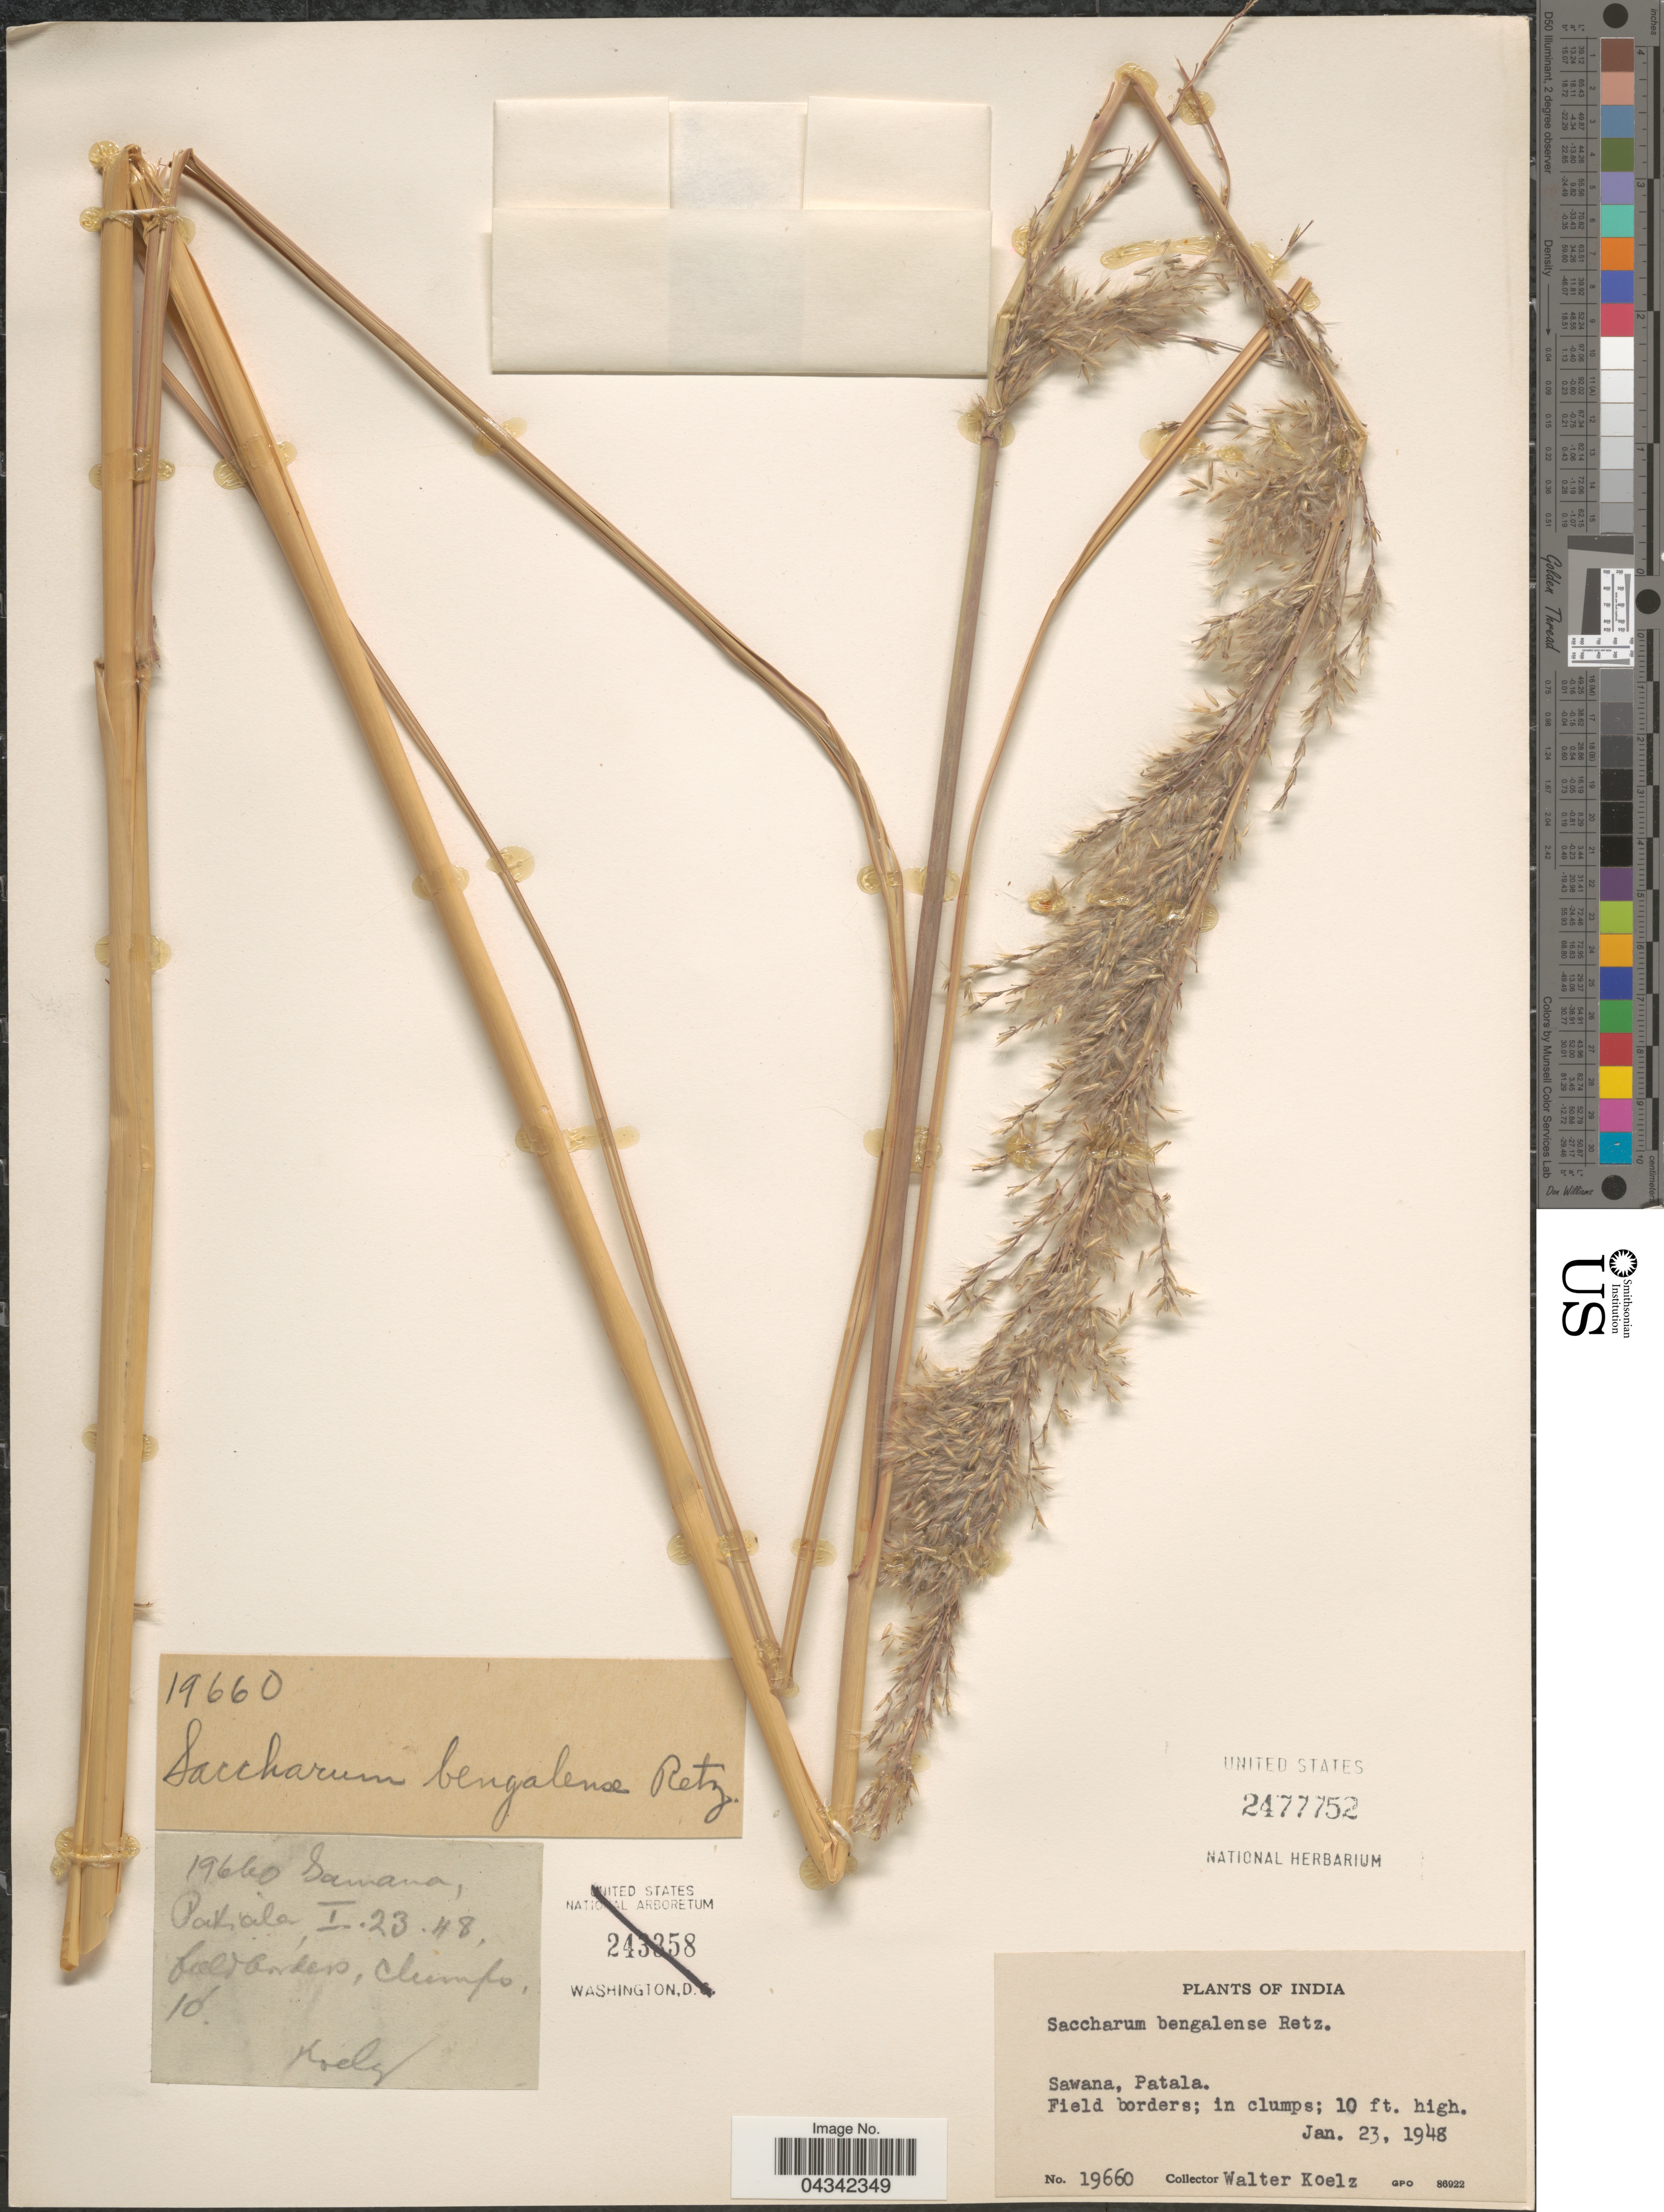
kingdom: Plantae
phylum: Tracheophyta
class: Liliopsida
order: Poales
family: Poaceae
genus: Tripidium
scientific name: Tripidium bengalense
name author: (Retz.) H. Scholz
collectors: W. N. Koelz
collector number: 19660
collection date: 1948-01-23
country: India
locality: Sawana, Patala. Field borders.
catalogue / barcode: US 2477752